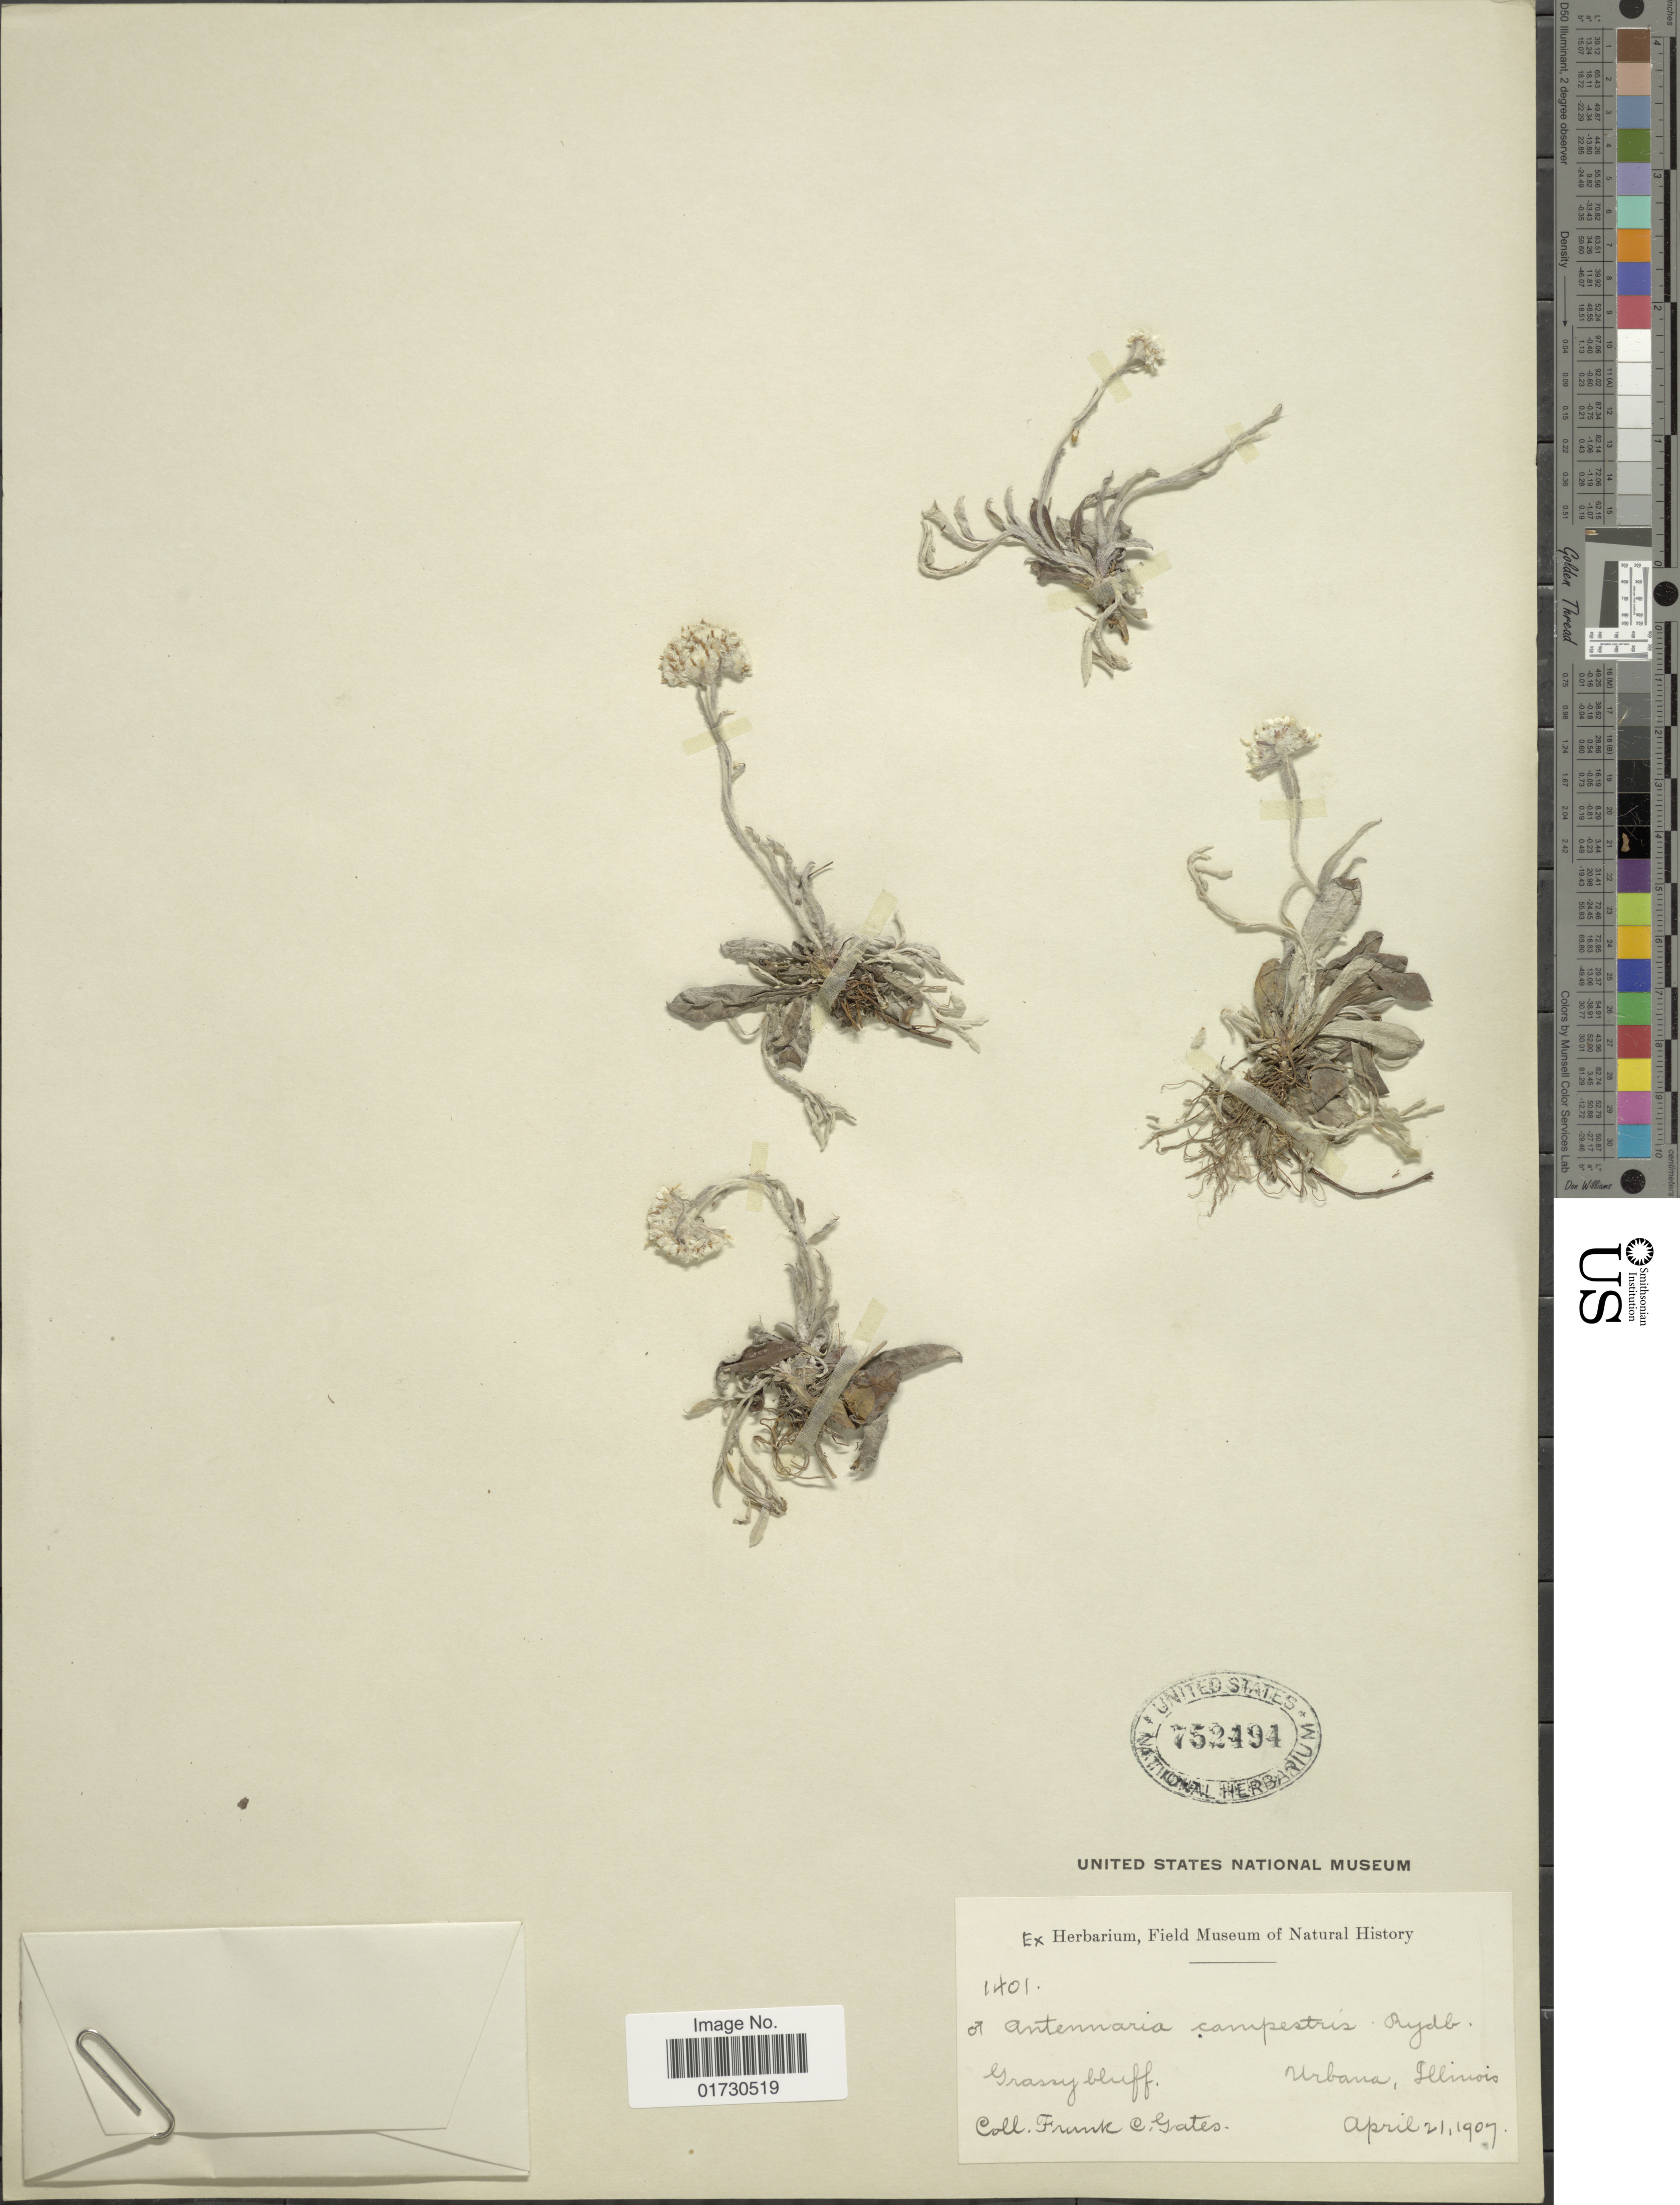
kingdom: Plantae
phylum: Tracheophyta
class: Magnoliopsida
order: Asterales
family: Asteraceae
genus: Antennaria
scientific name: Antennaria campestris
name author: Rydb.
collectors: F. C. Gates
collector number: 1401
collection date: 1907-04-21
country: United States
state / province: Illinois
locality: Urbana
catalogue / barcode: US 752494